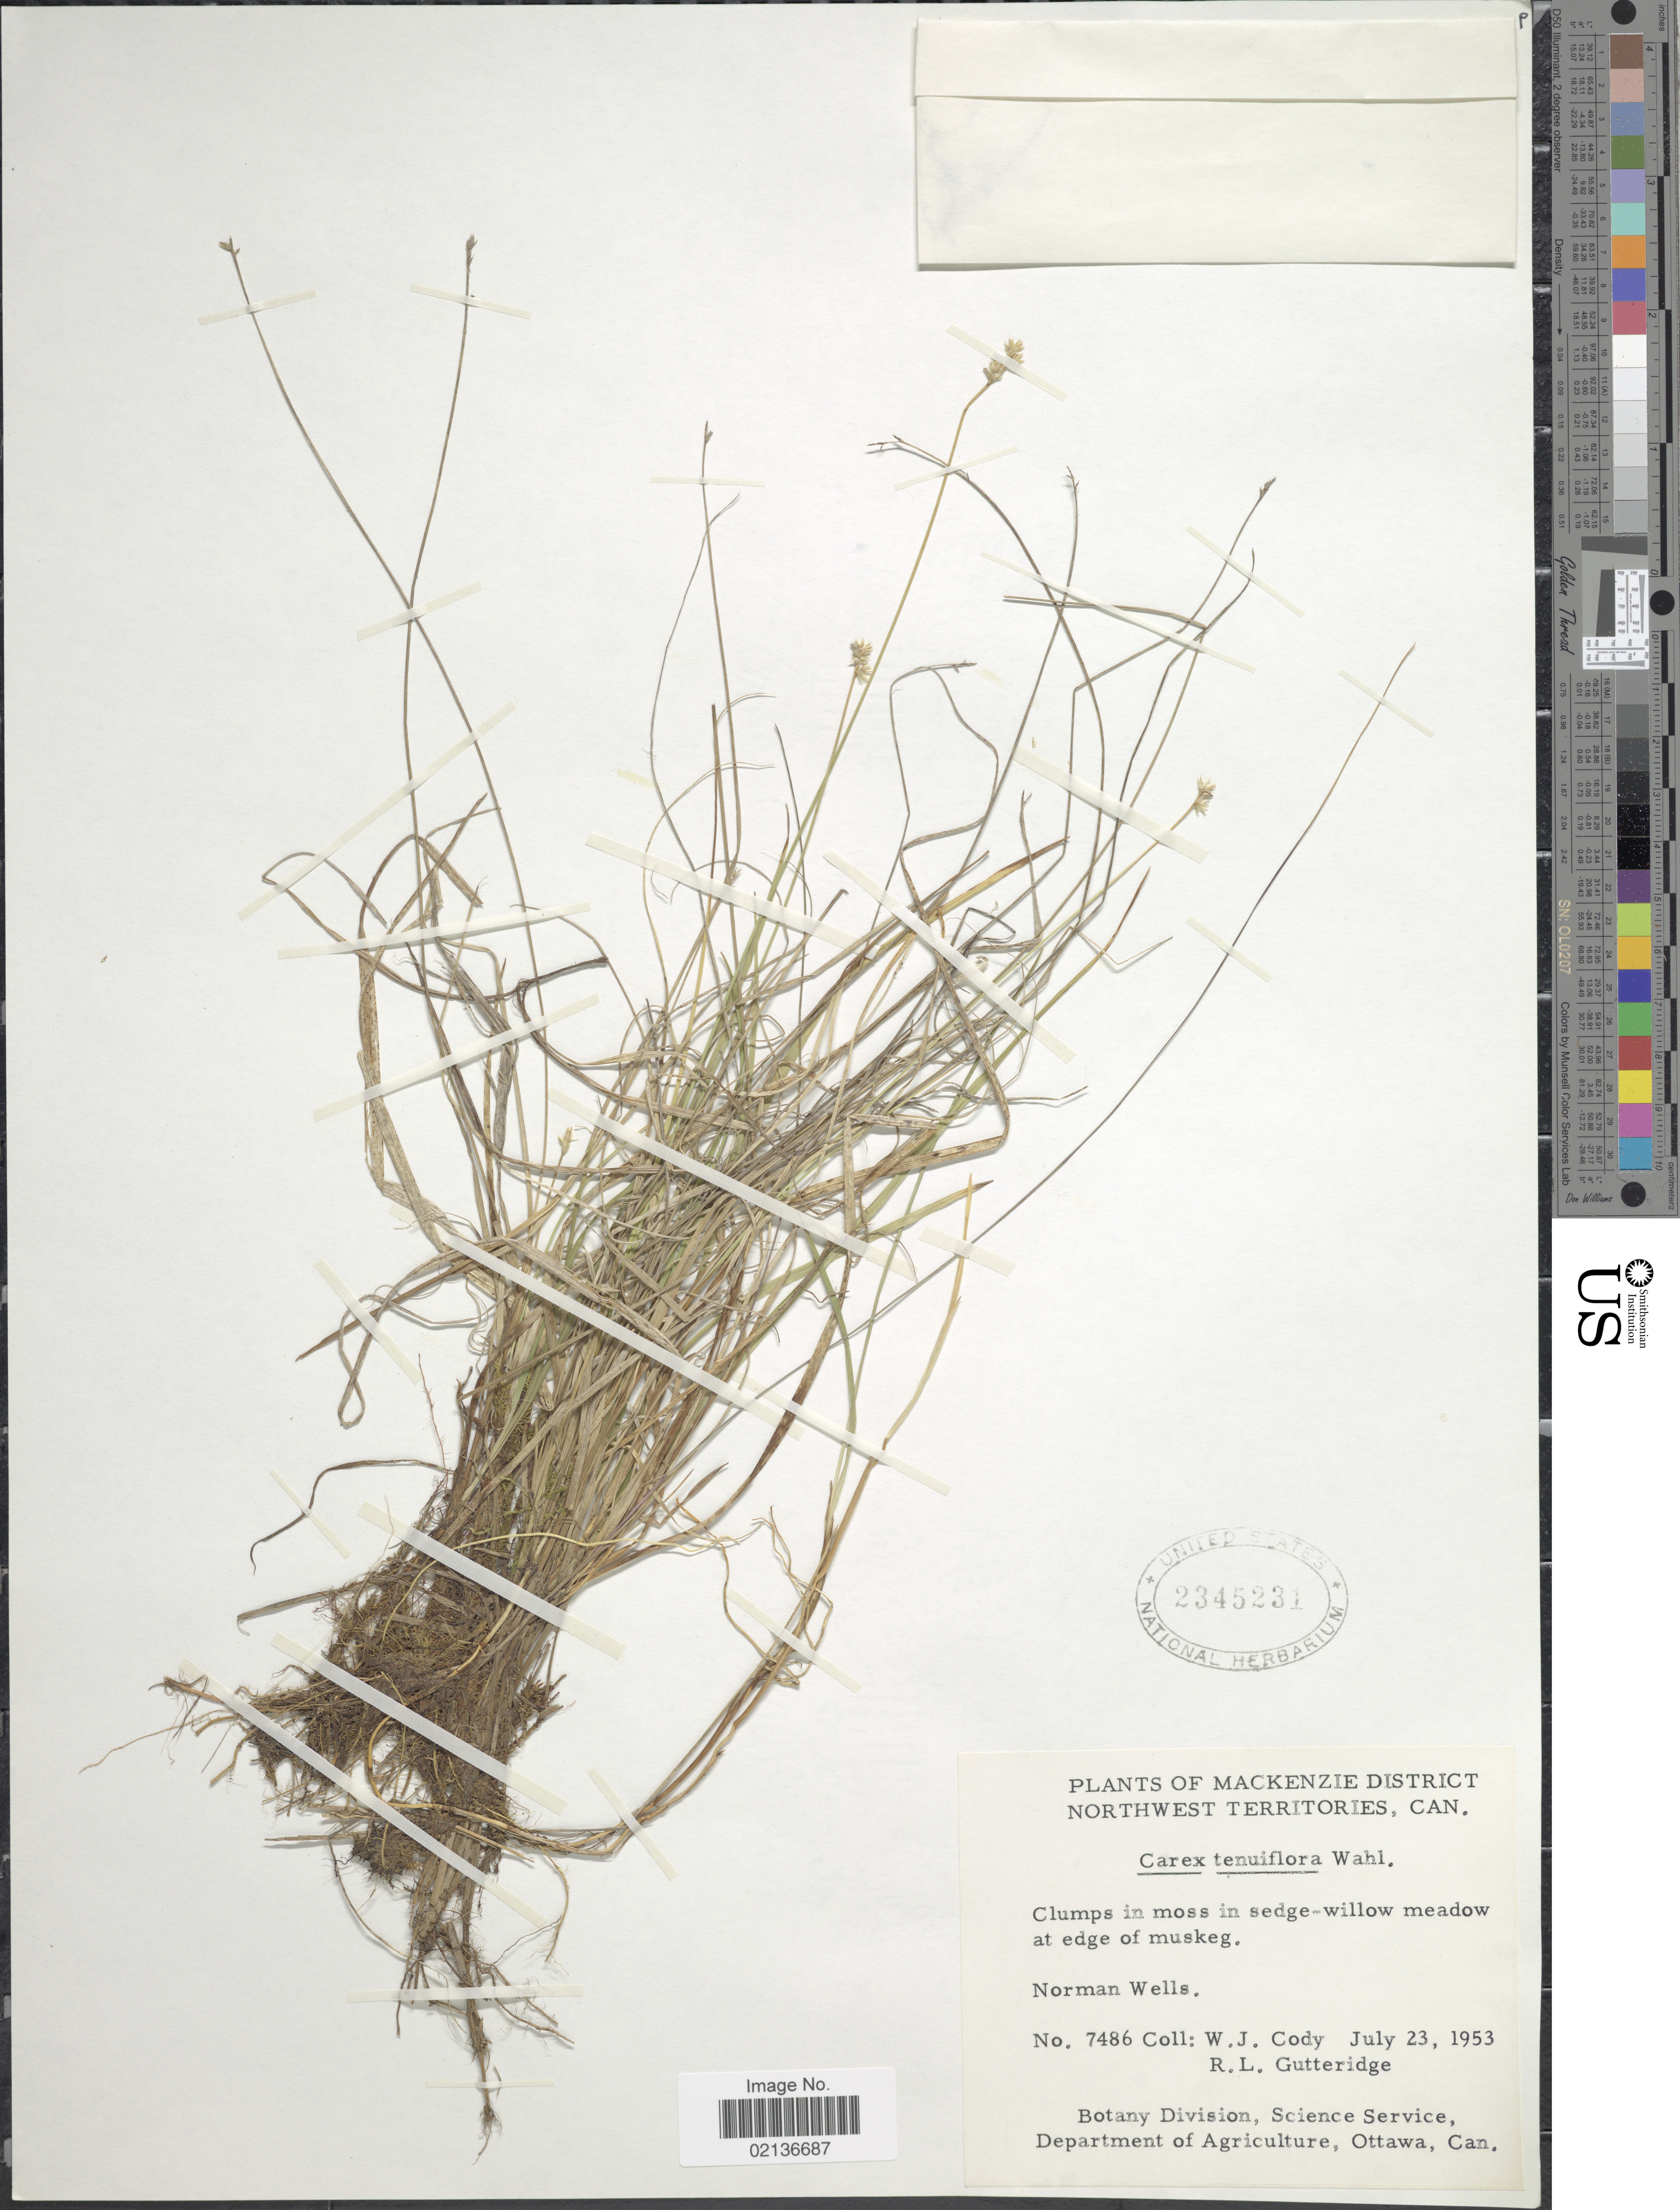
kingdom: Plantae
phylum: Tracheophyta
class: Liliopsida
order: Poales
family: Cyperaceae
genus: Carex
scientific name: Carex tenuiflora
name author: Wahlenb.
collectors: W. Cody & R. Gutteridge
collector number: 7486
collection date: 1953-07-23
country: Canada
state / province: Northwest Territories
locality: Mackenzie District, Northwest Territories, Can., Norman Wells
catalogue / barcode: US 2345231